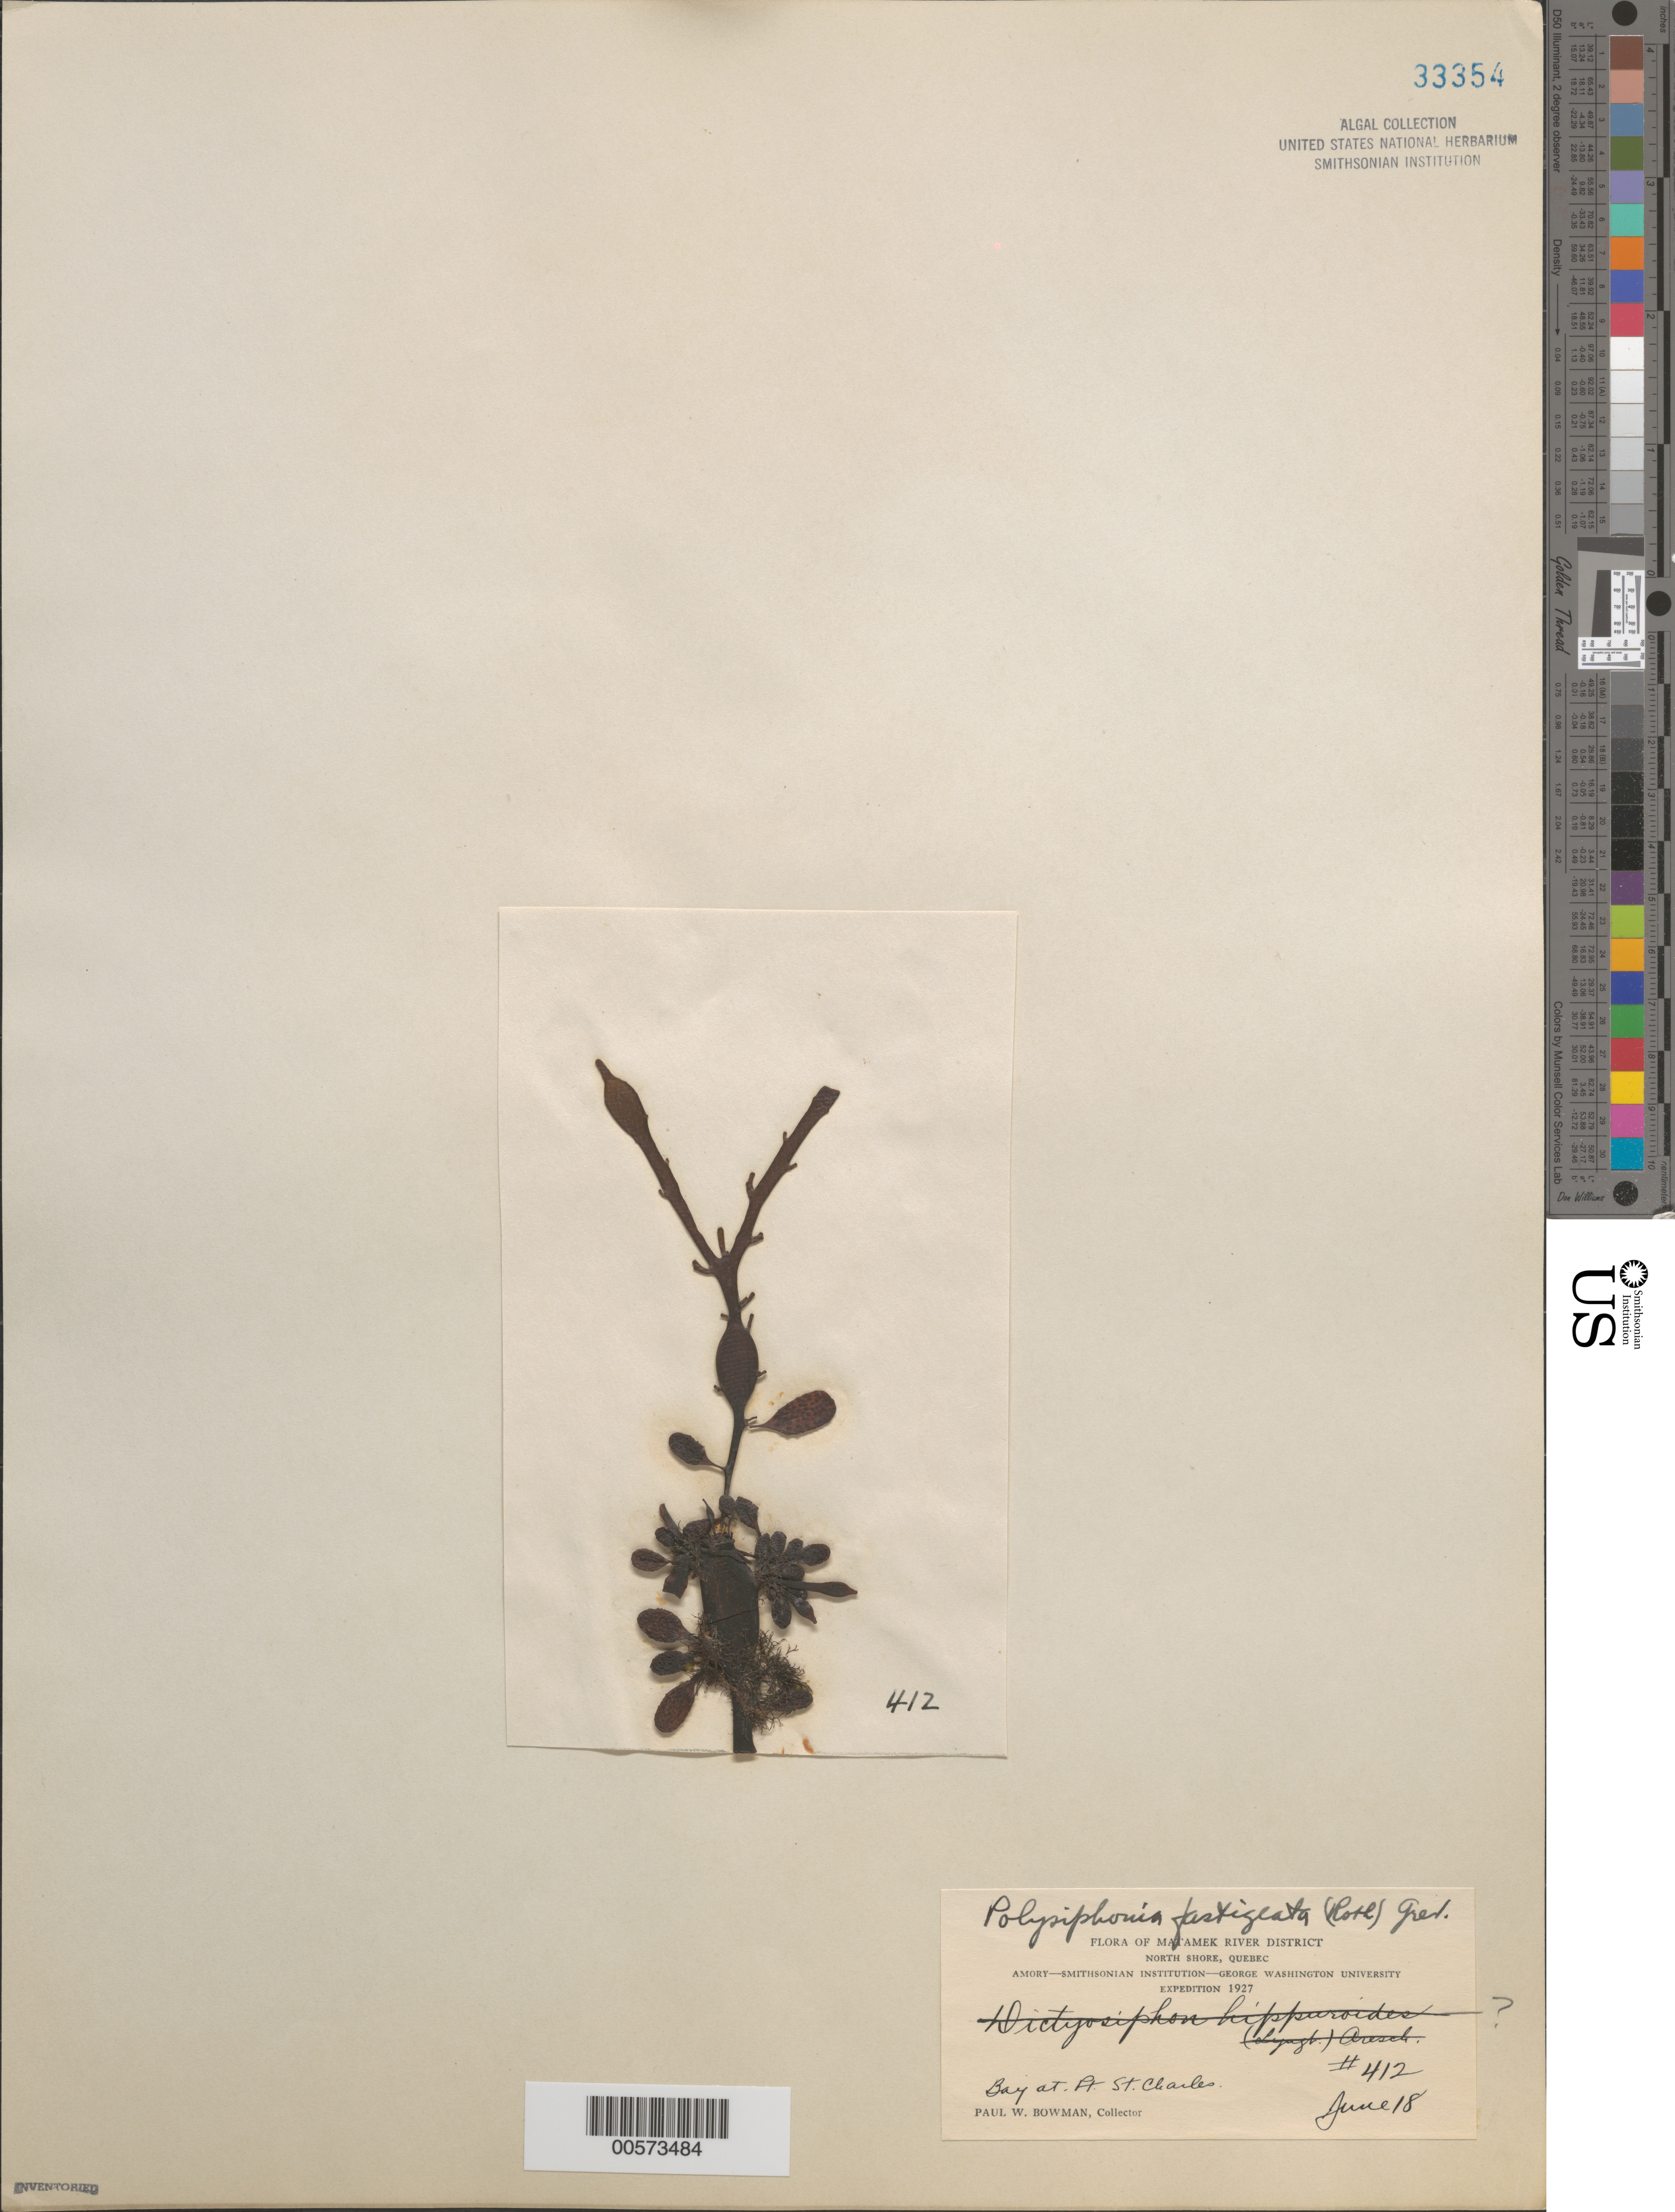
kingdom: Plantae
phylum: Rhodophyta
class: Florideophyceae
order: Ceramiales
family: Rhodomelaceae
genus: Vertebrata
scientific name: Vertebrata lanosa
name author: (L.) T.A. Chr.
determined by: Algae name updating Project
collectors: P. Bowman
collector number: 412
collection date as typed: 18 Jun 1927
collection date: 1927-06-18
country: Canada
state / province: Quebec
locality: Matamek river district, north shore,bay at point st. charles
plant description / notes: Amory-Smithsonian Institution-George Washington University Expedition, 1927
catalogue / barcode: US 33354